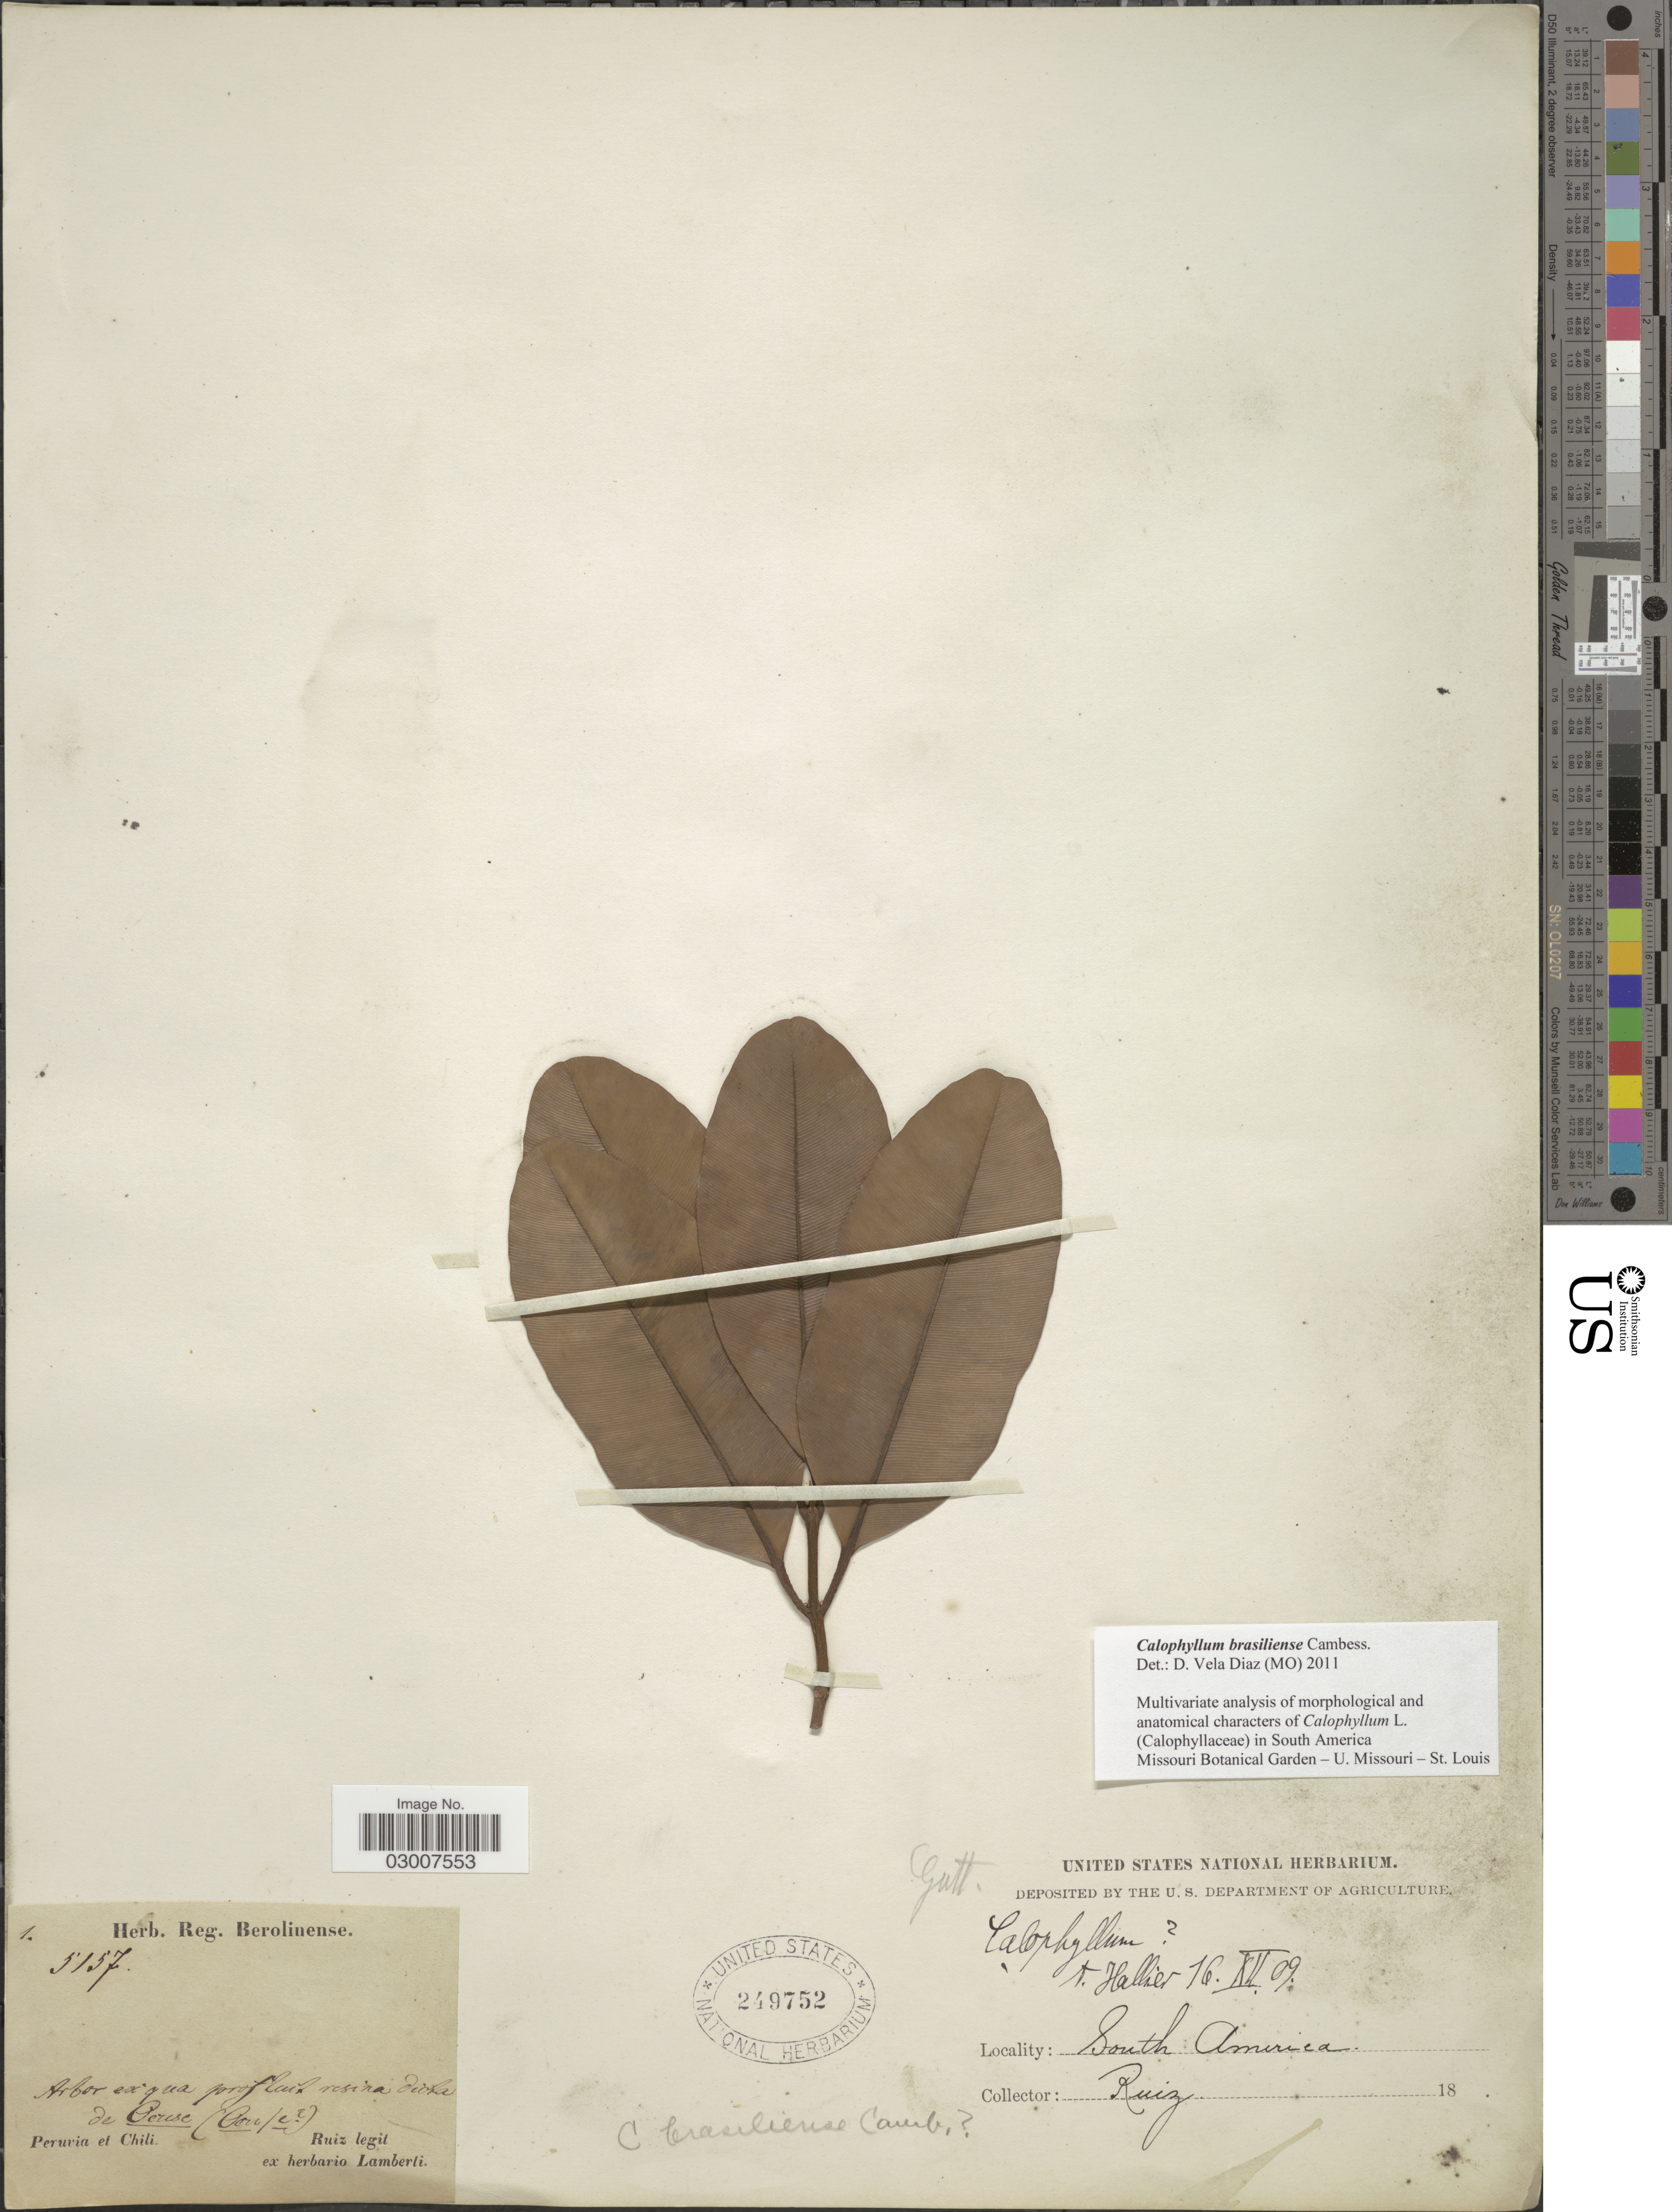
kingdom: Plantae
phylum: Tracheophyta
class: Magnoliopsida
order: Malpighiales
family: Calophyllaceae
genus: Calophyllum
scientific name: Calophyllum brasiliense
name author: Cambess.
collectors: Ruiz, --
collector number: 5157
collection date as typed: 18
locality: South America. Peruvia et Chili.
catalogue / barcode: US 249752